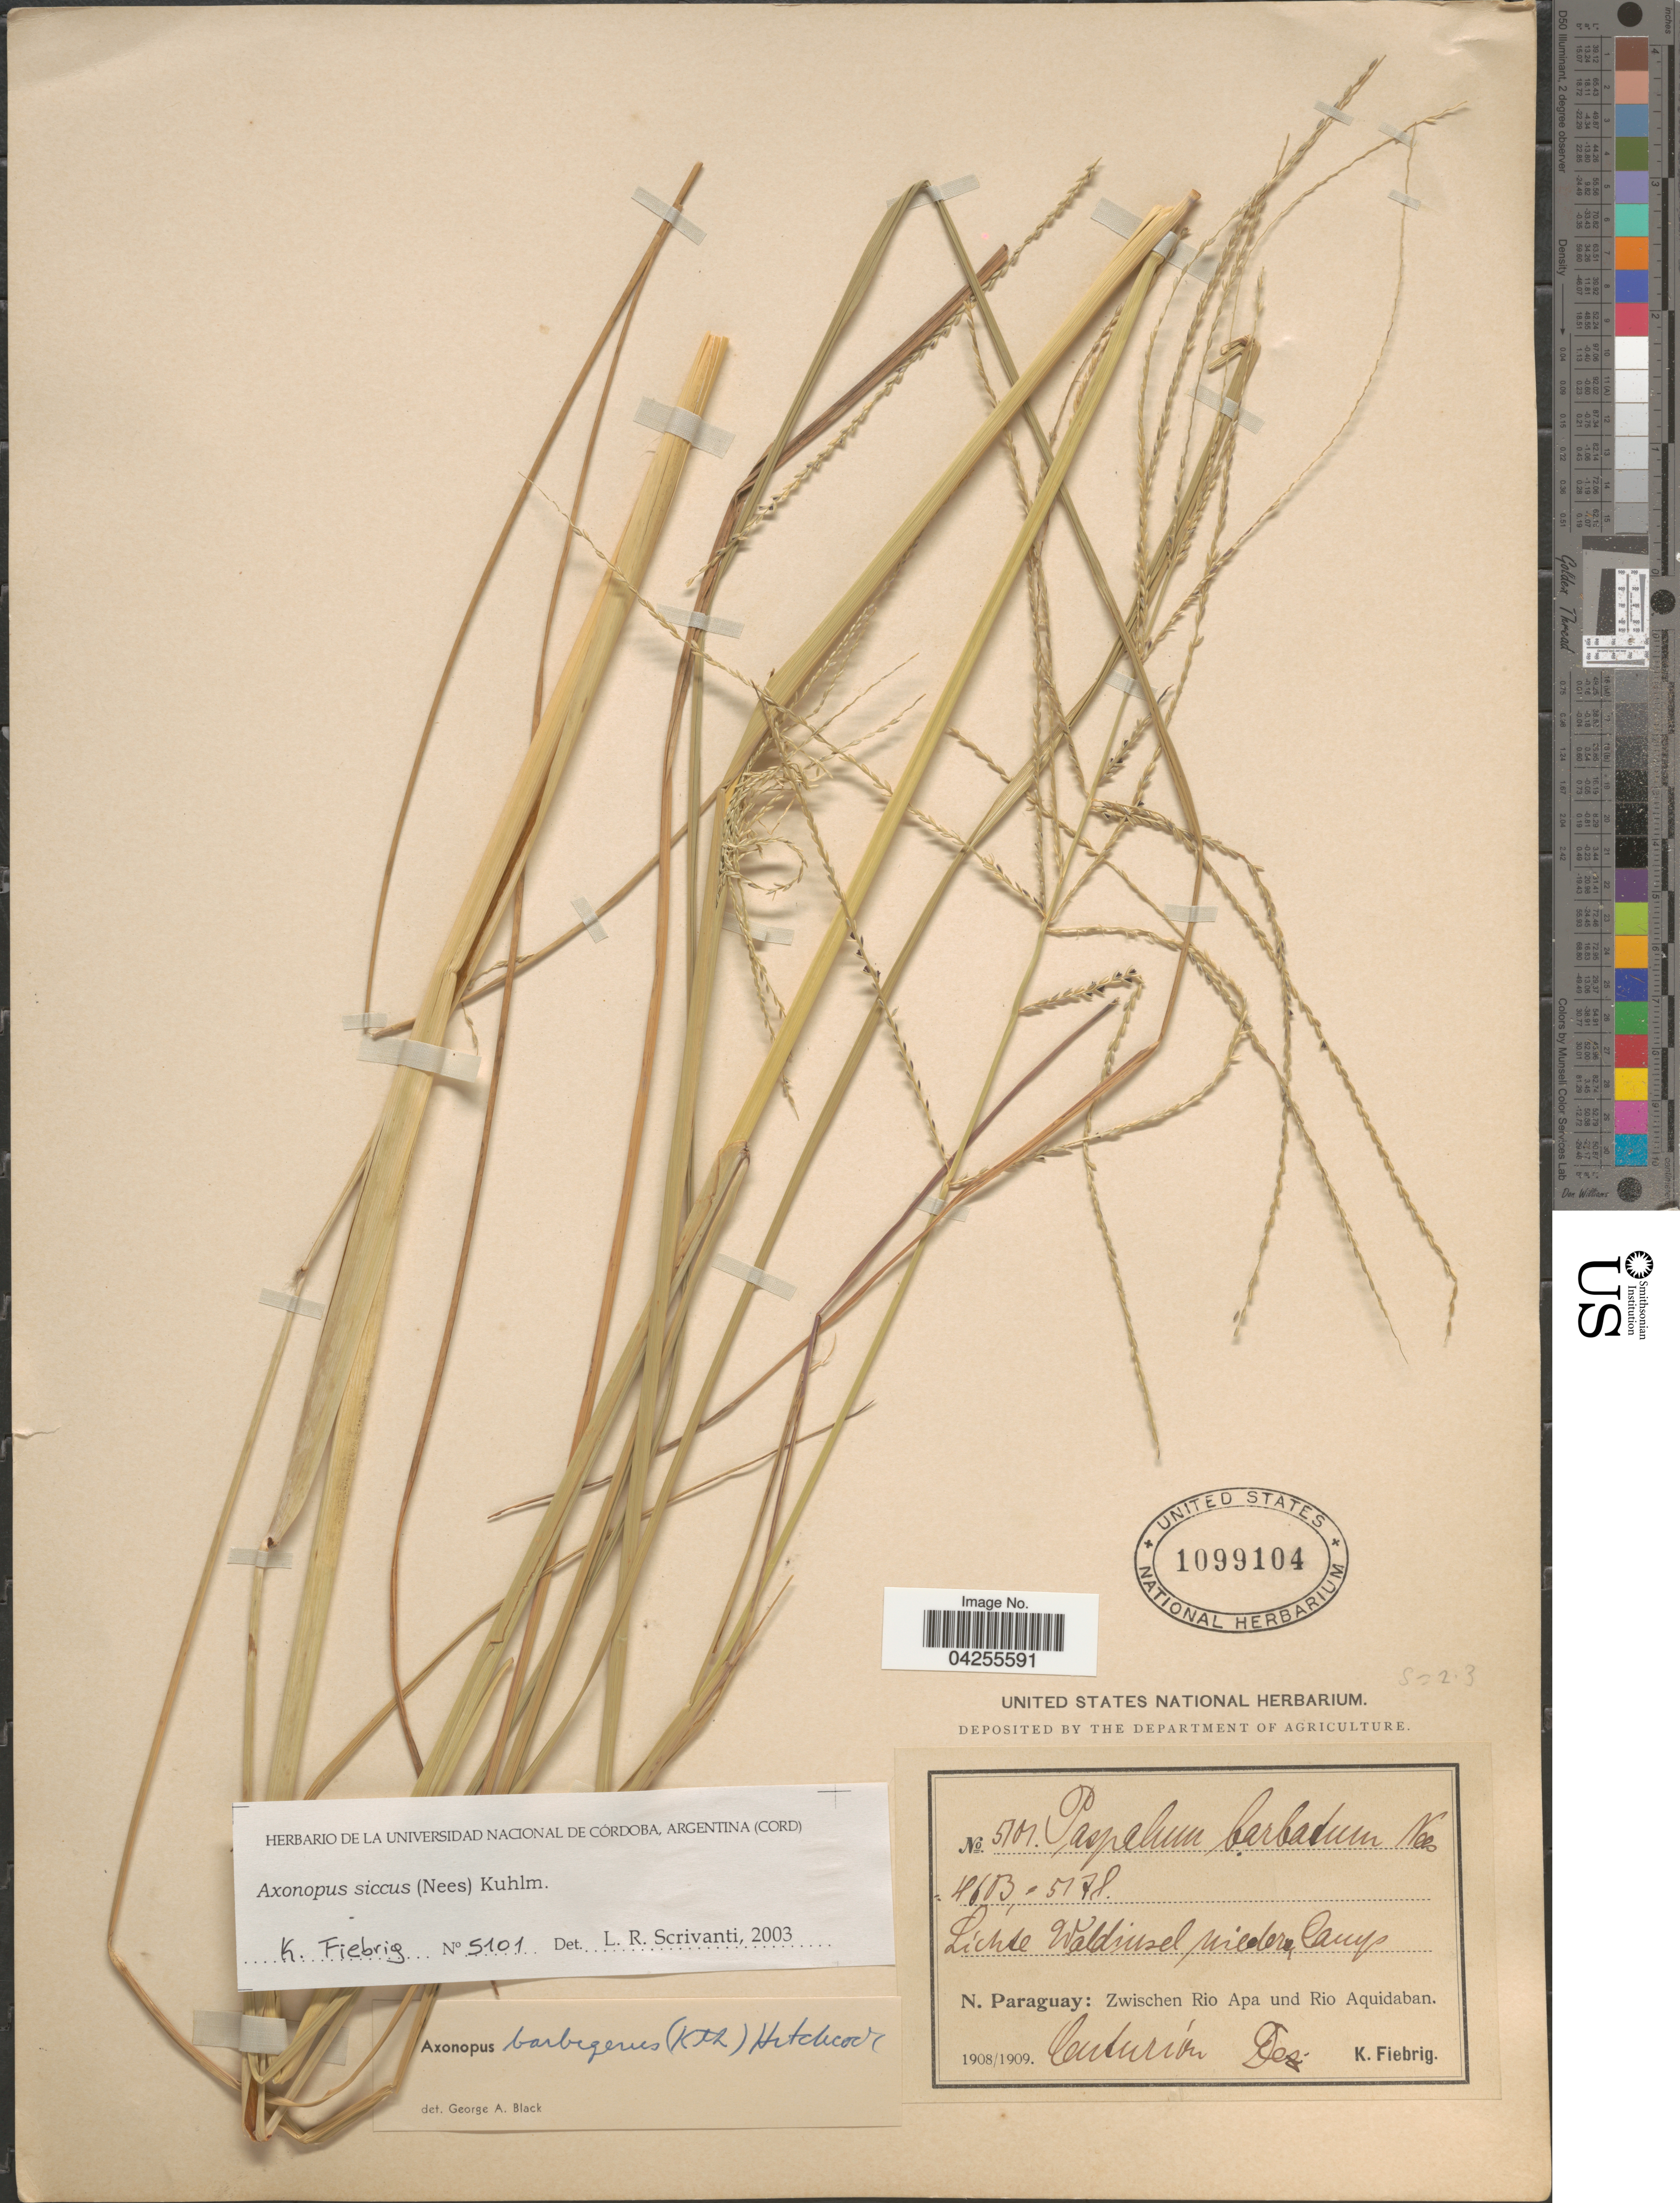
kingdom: Plantae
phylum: Tracheophyta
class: Liliopsida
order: Poales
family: Poaceae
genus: Axonopus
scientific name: Axonopus siccus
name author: (Nees) Kuhlm.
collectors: K. Fiebrig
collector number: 5101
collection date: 1908-12/1909-12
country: Paraguay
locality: N. Paraguay: Zwischen Rio Apa und Rio Aquidaban. Centurion.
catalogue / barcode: US 1099104